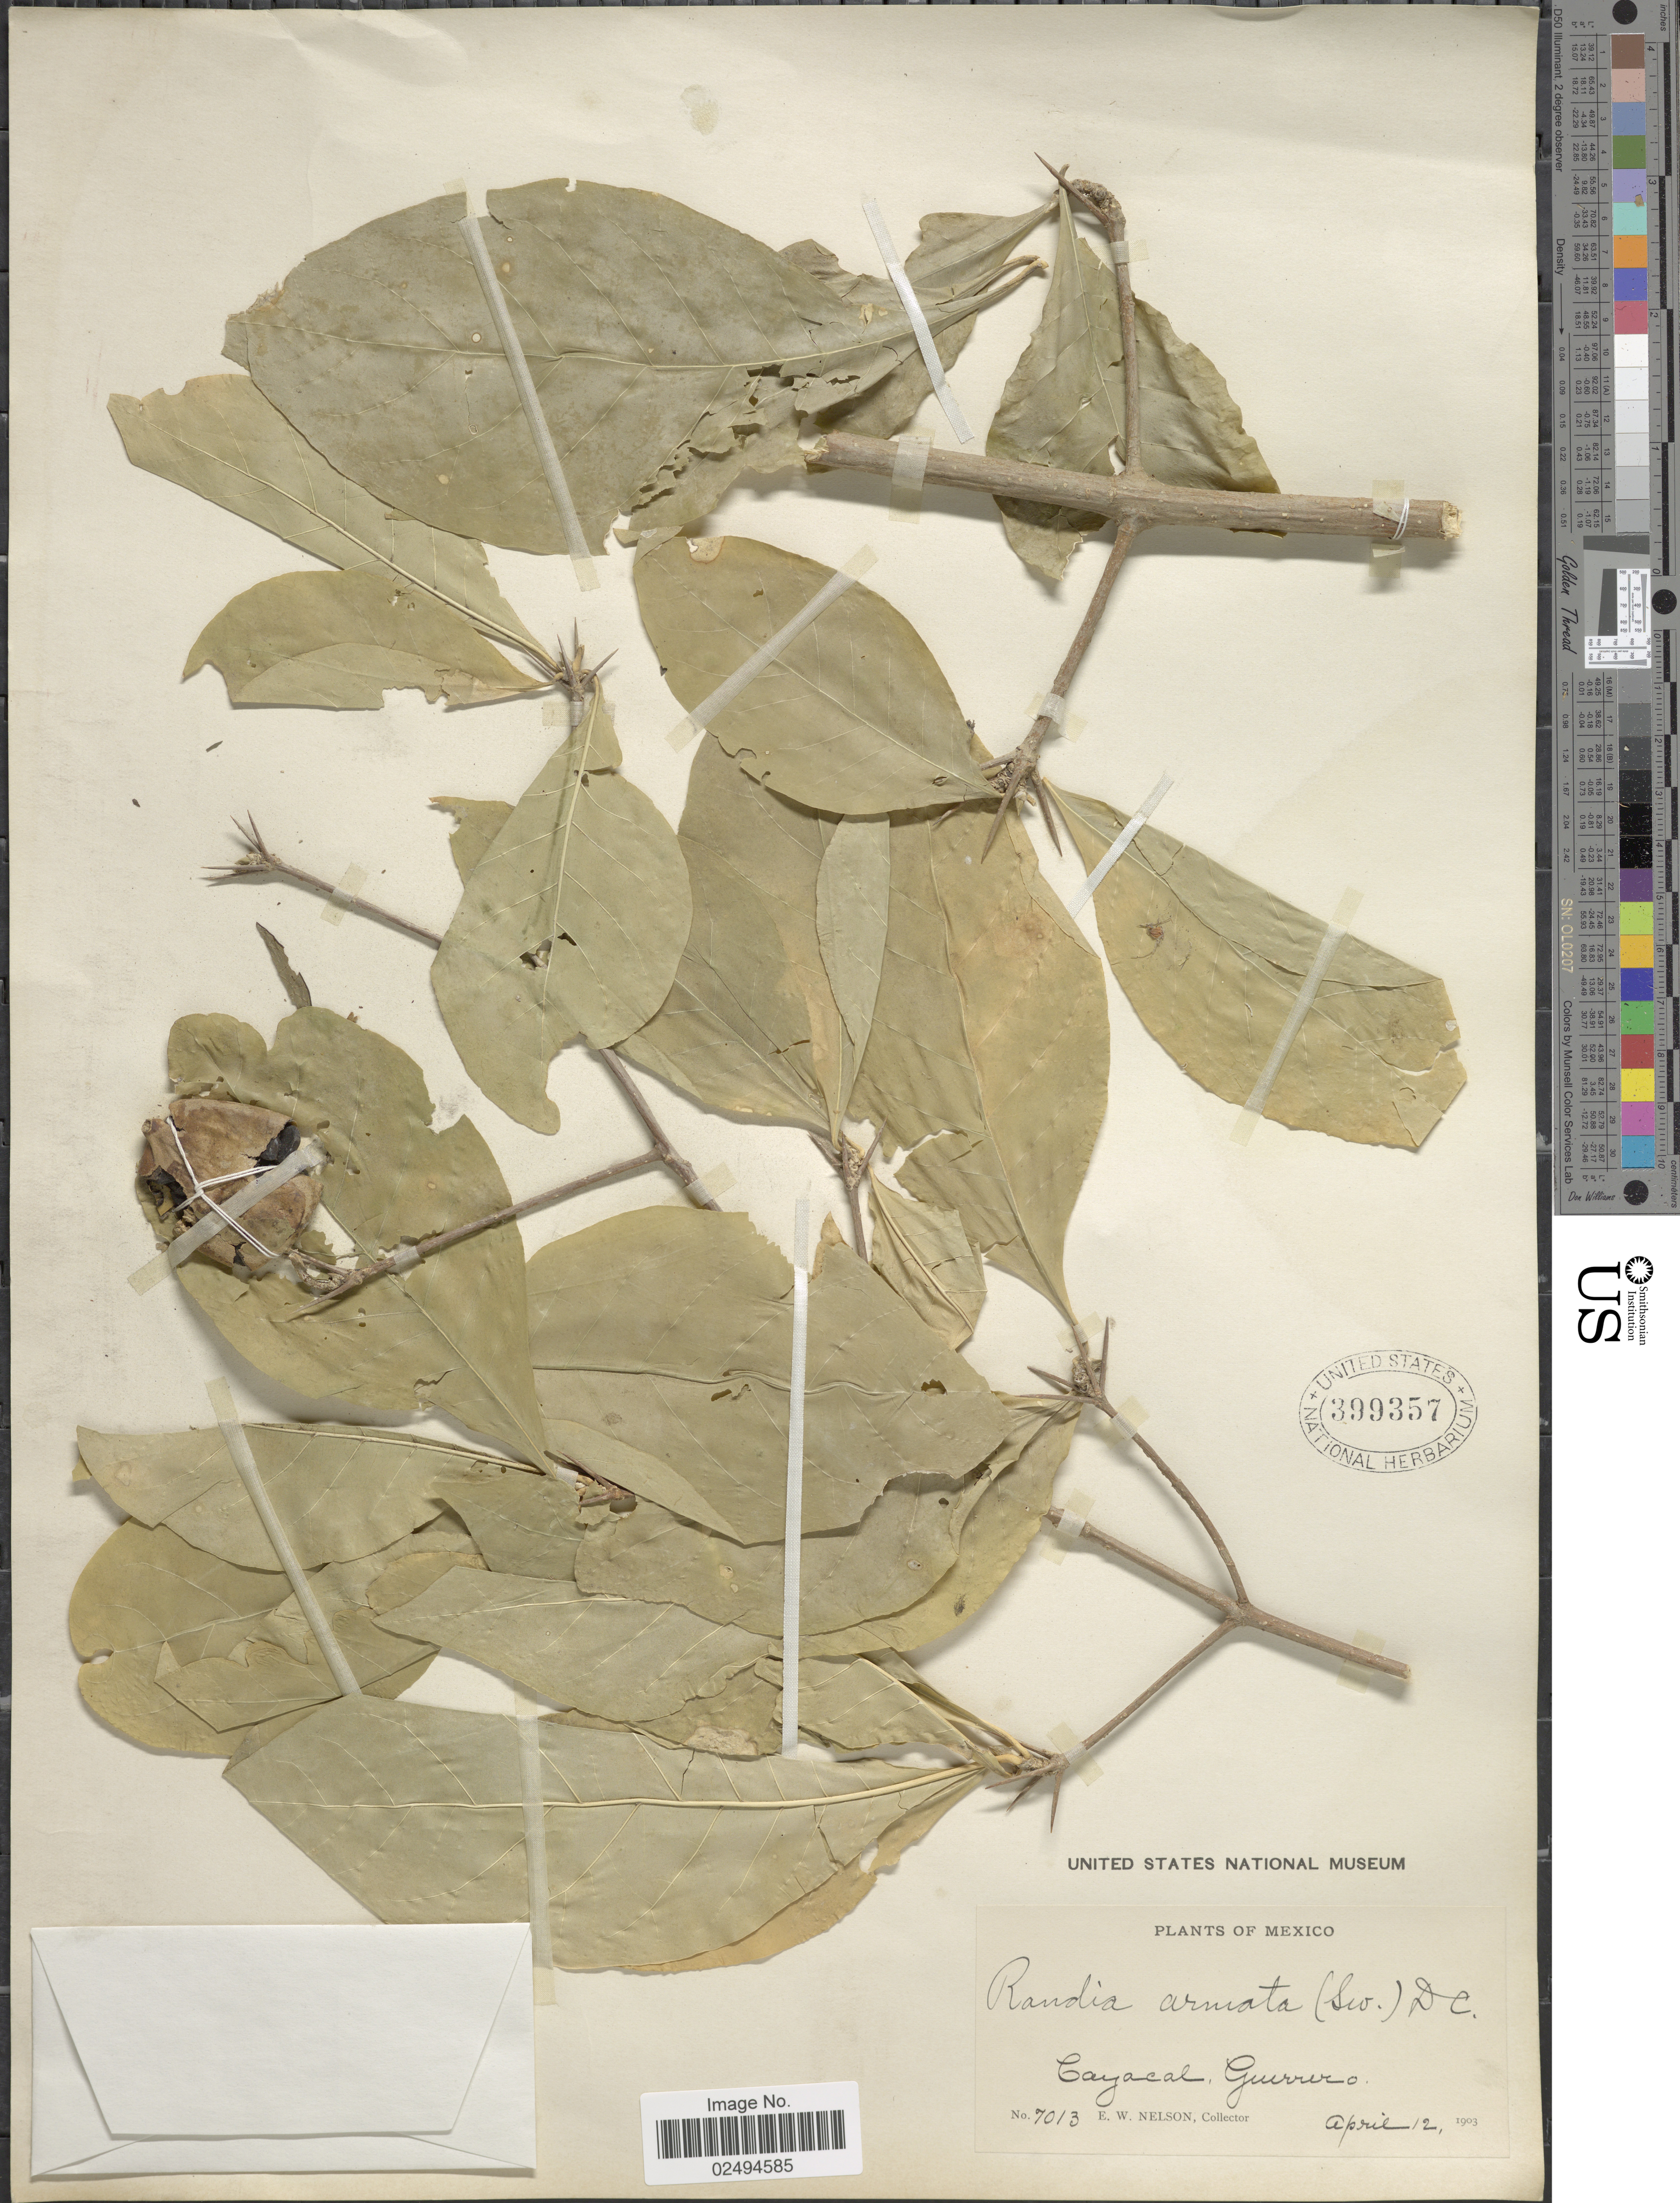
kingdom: Plantae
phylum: Tracheophyta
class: Magnoliopsida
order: Gentianales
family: Rubiaceae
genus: Randia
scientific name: Randia armata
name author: (Sw.) DC.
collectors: E. W. Nelson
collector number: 7013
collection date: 1903-04-12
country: Mexico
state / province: Guerrero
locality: Cayacal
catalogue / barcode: US 399357